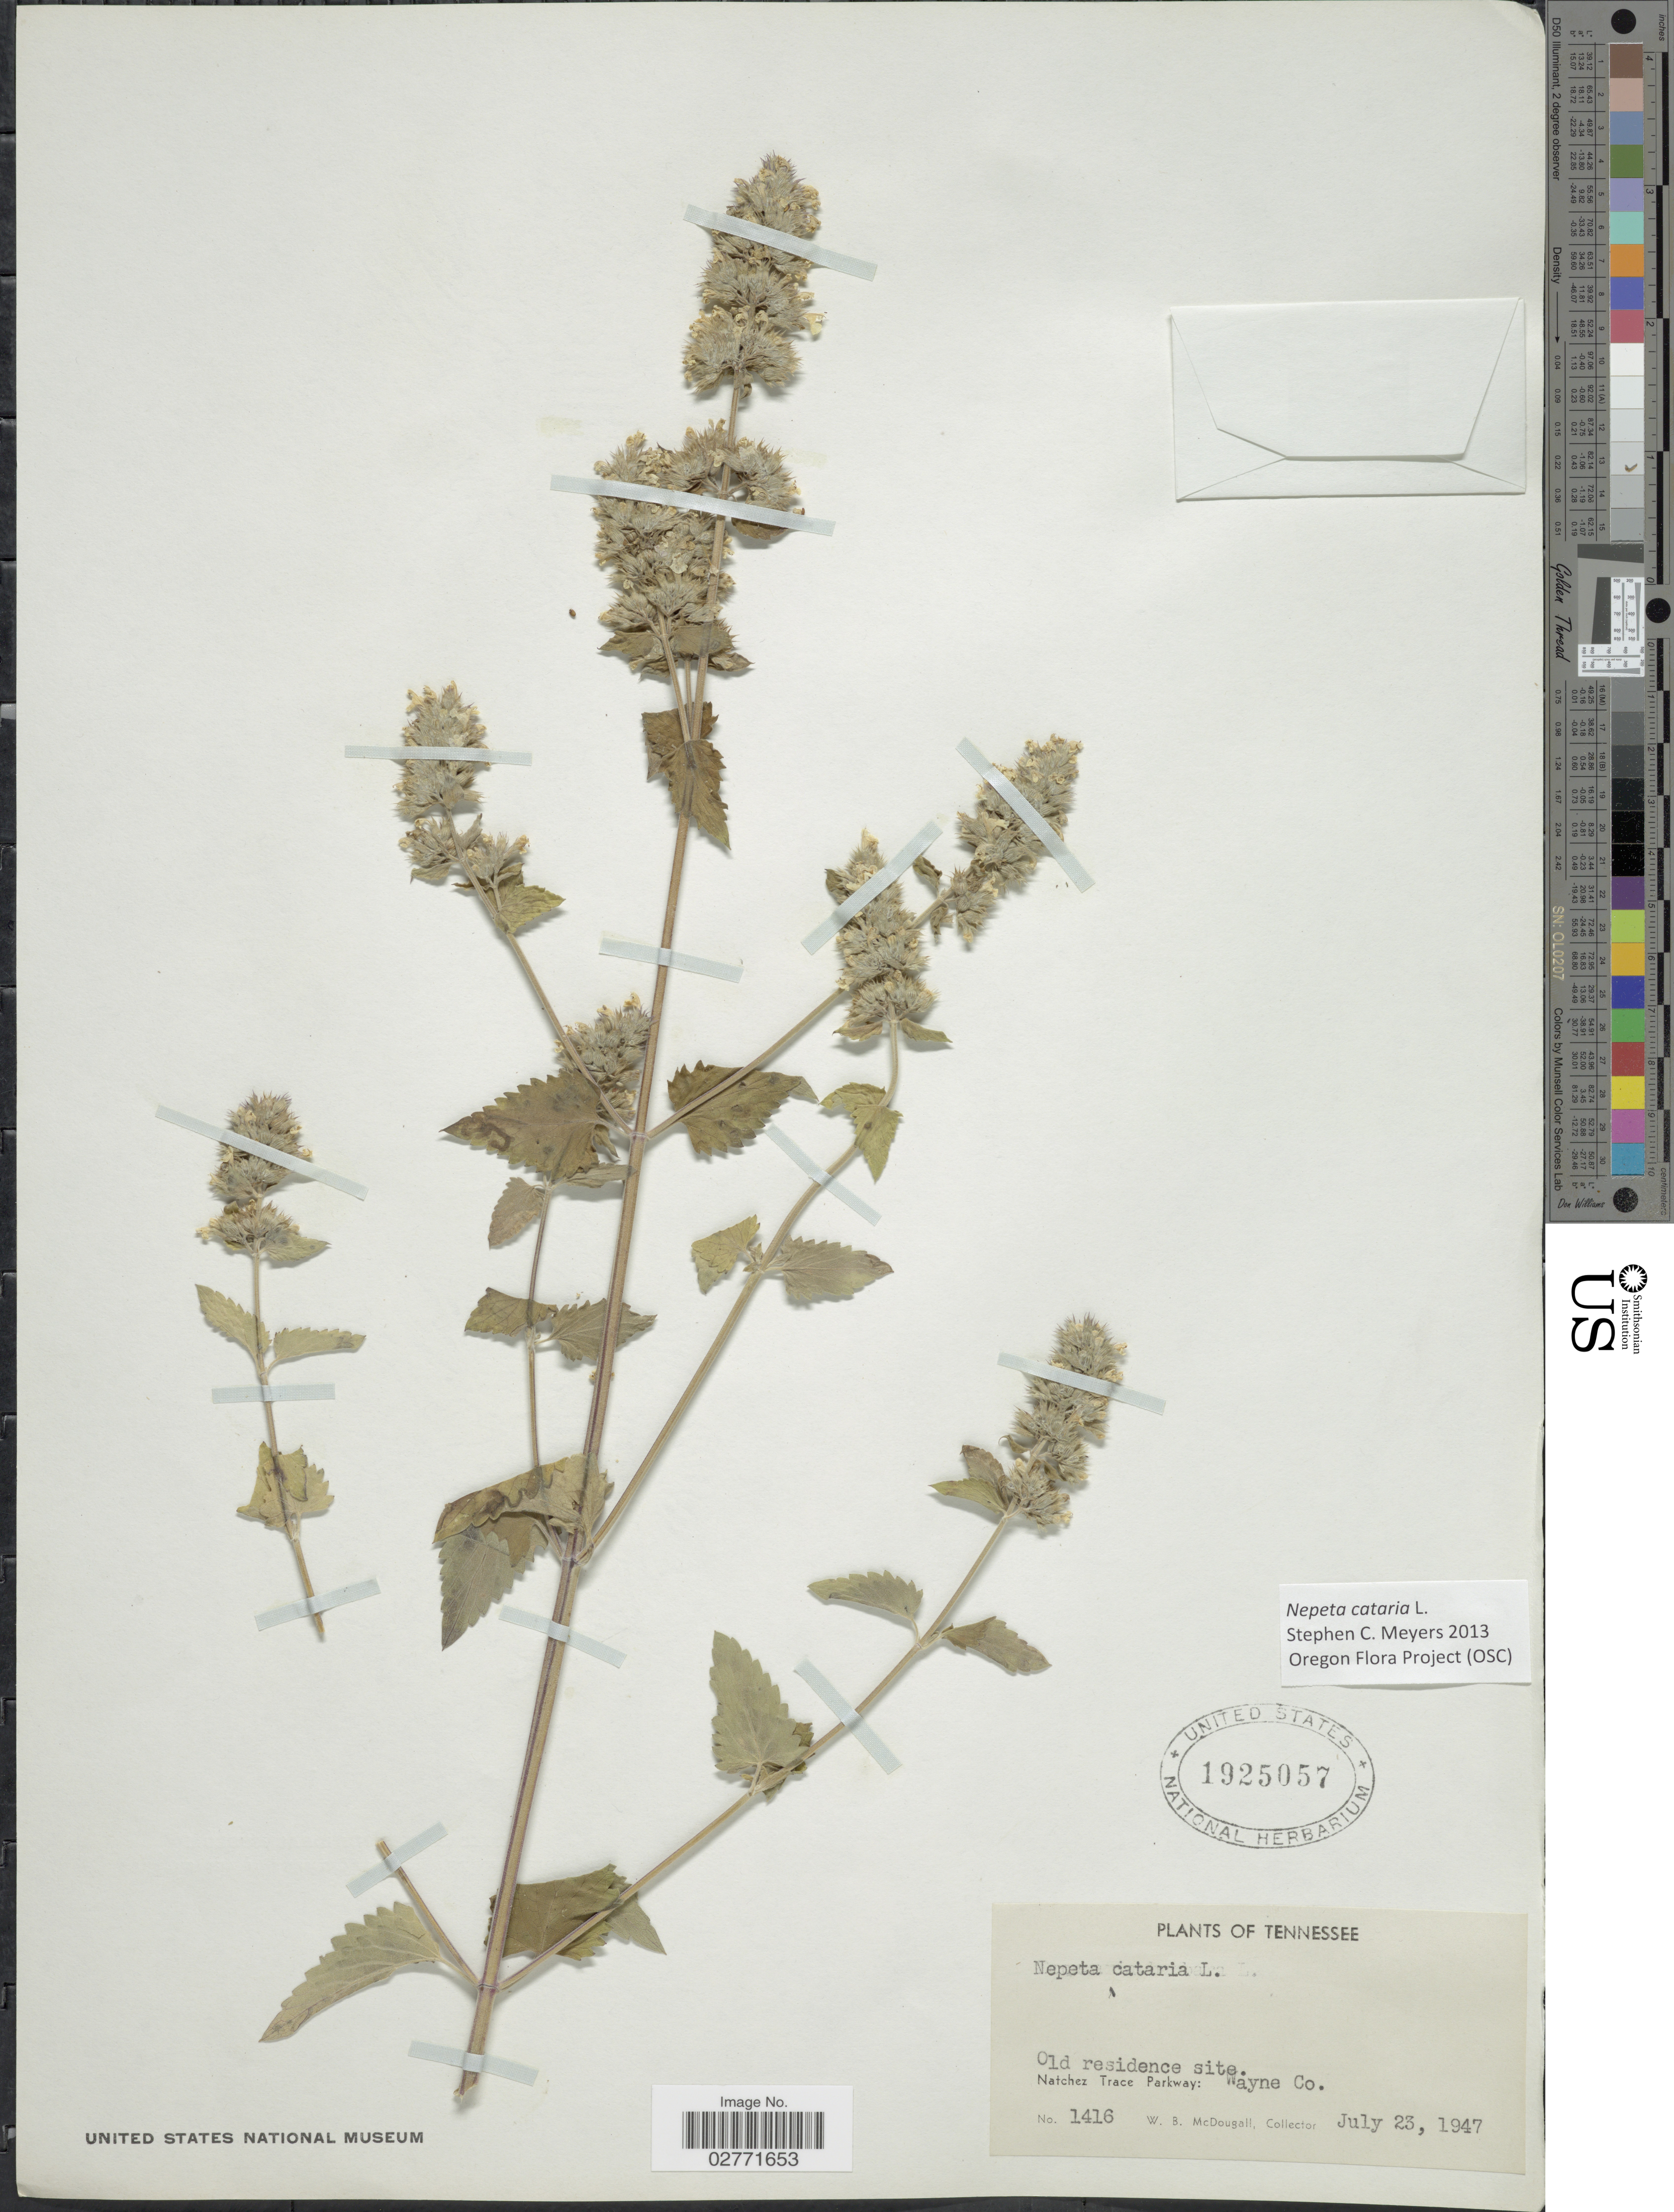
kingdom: Plantae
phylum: Tracheophyta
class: Magnoliopsida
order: Lamiales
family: Lamiaceae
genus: Nepeta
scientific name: Nepeta cataria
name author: L.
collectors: W. B. McDougall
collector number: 1416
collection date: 1947-07-23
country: United States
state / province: Tennessee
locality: Old residence site. Natchez Trace Parkway: Wayne Co.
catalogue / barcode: US 1925057